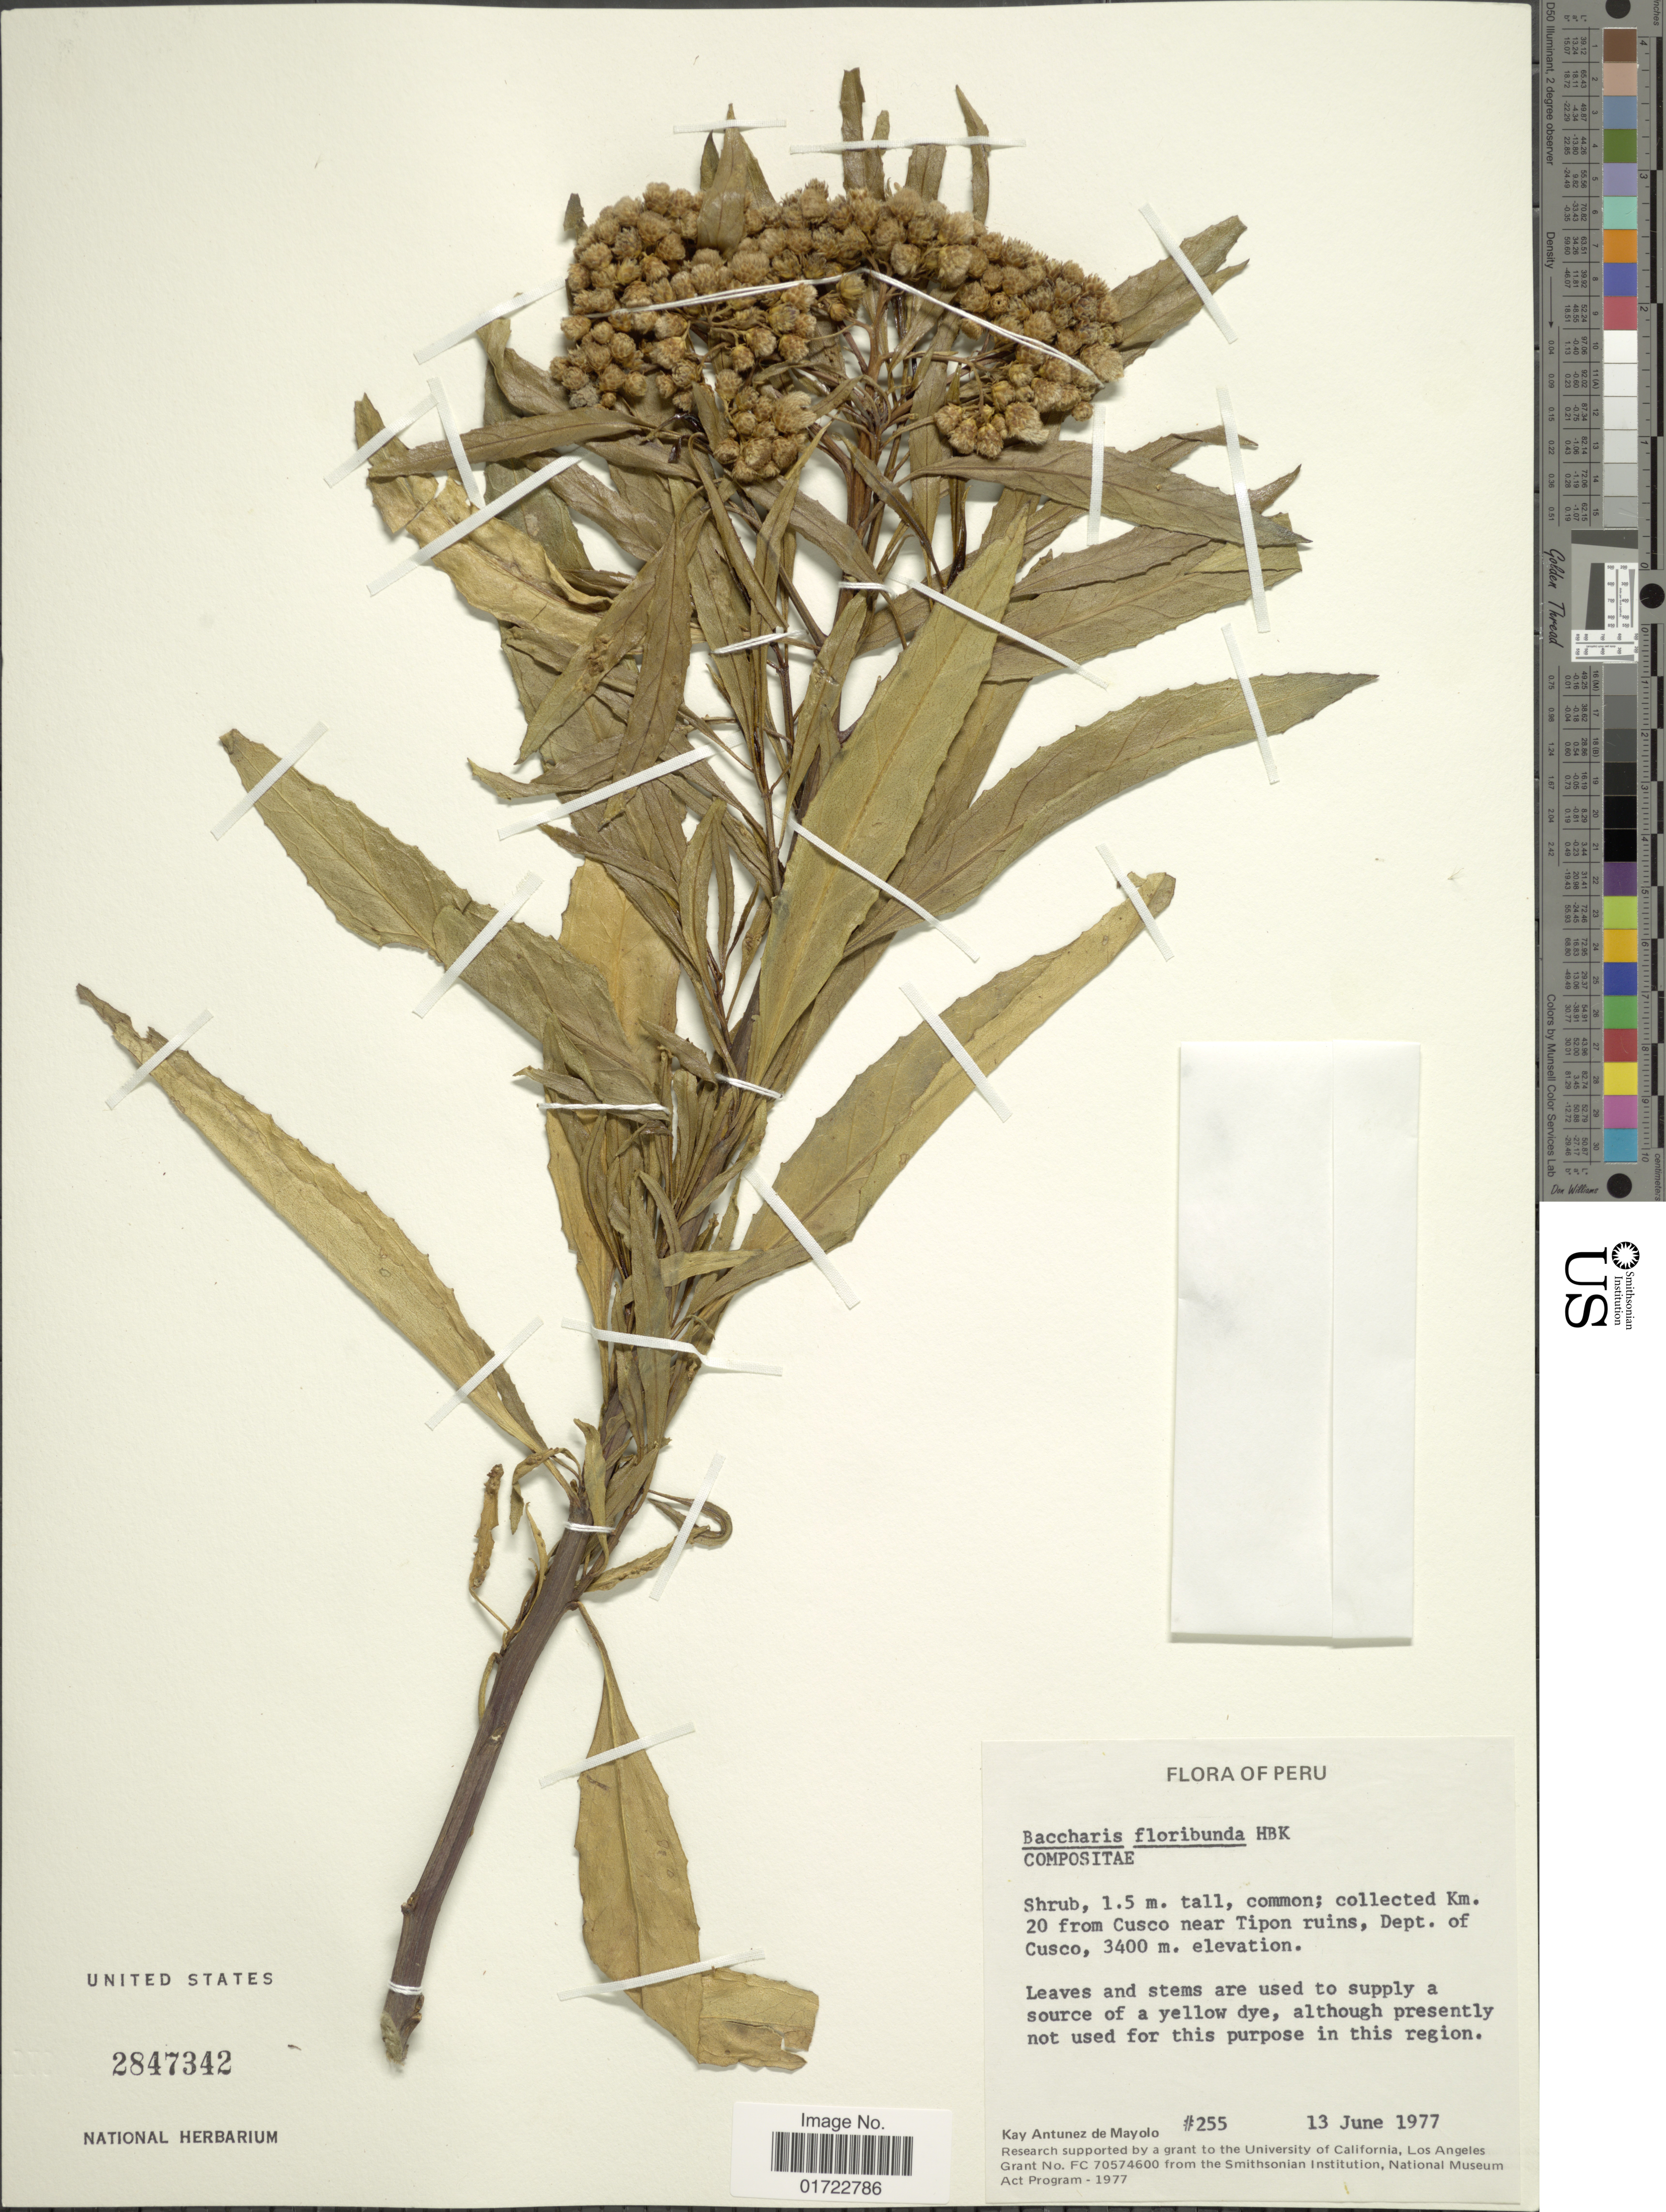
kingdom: Plantae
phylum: Tracheophyta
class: Magnoliopsida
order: Asterales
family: Asteraceae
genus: Baccharis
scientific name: Baccharis latifolia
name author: (Ruiz & Pav.) Pers.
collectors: K. Antunez de Mayolo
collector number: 255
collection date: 1977-06-13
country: Peru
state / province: Cusco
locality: Km. 20 from Cusco near Tipon ruins, Dept. of Cusco.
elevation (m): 3400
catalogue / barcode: US 2847342